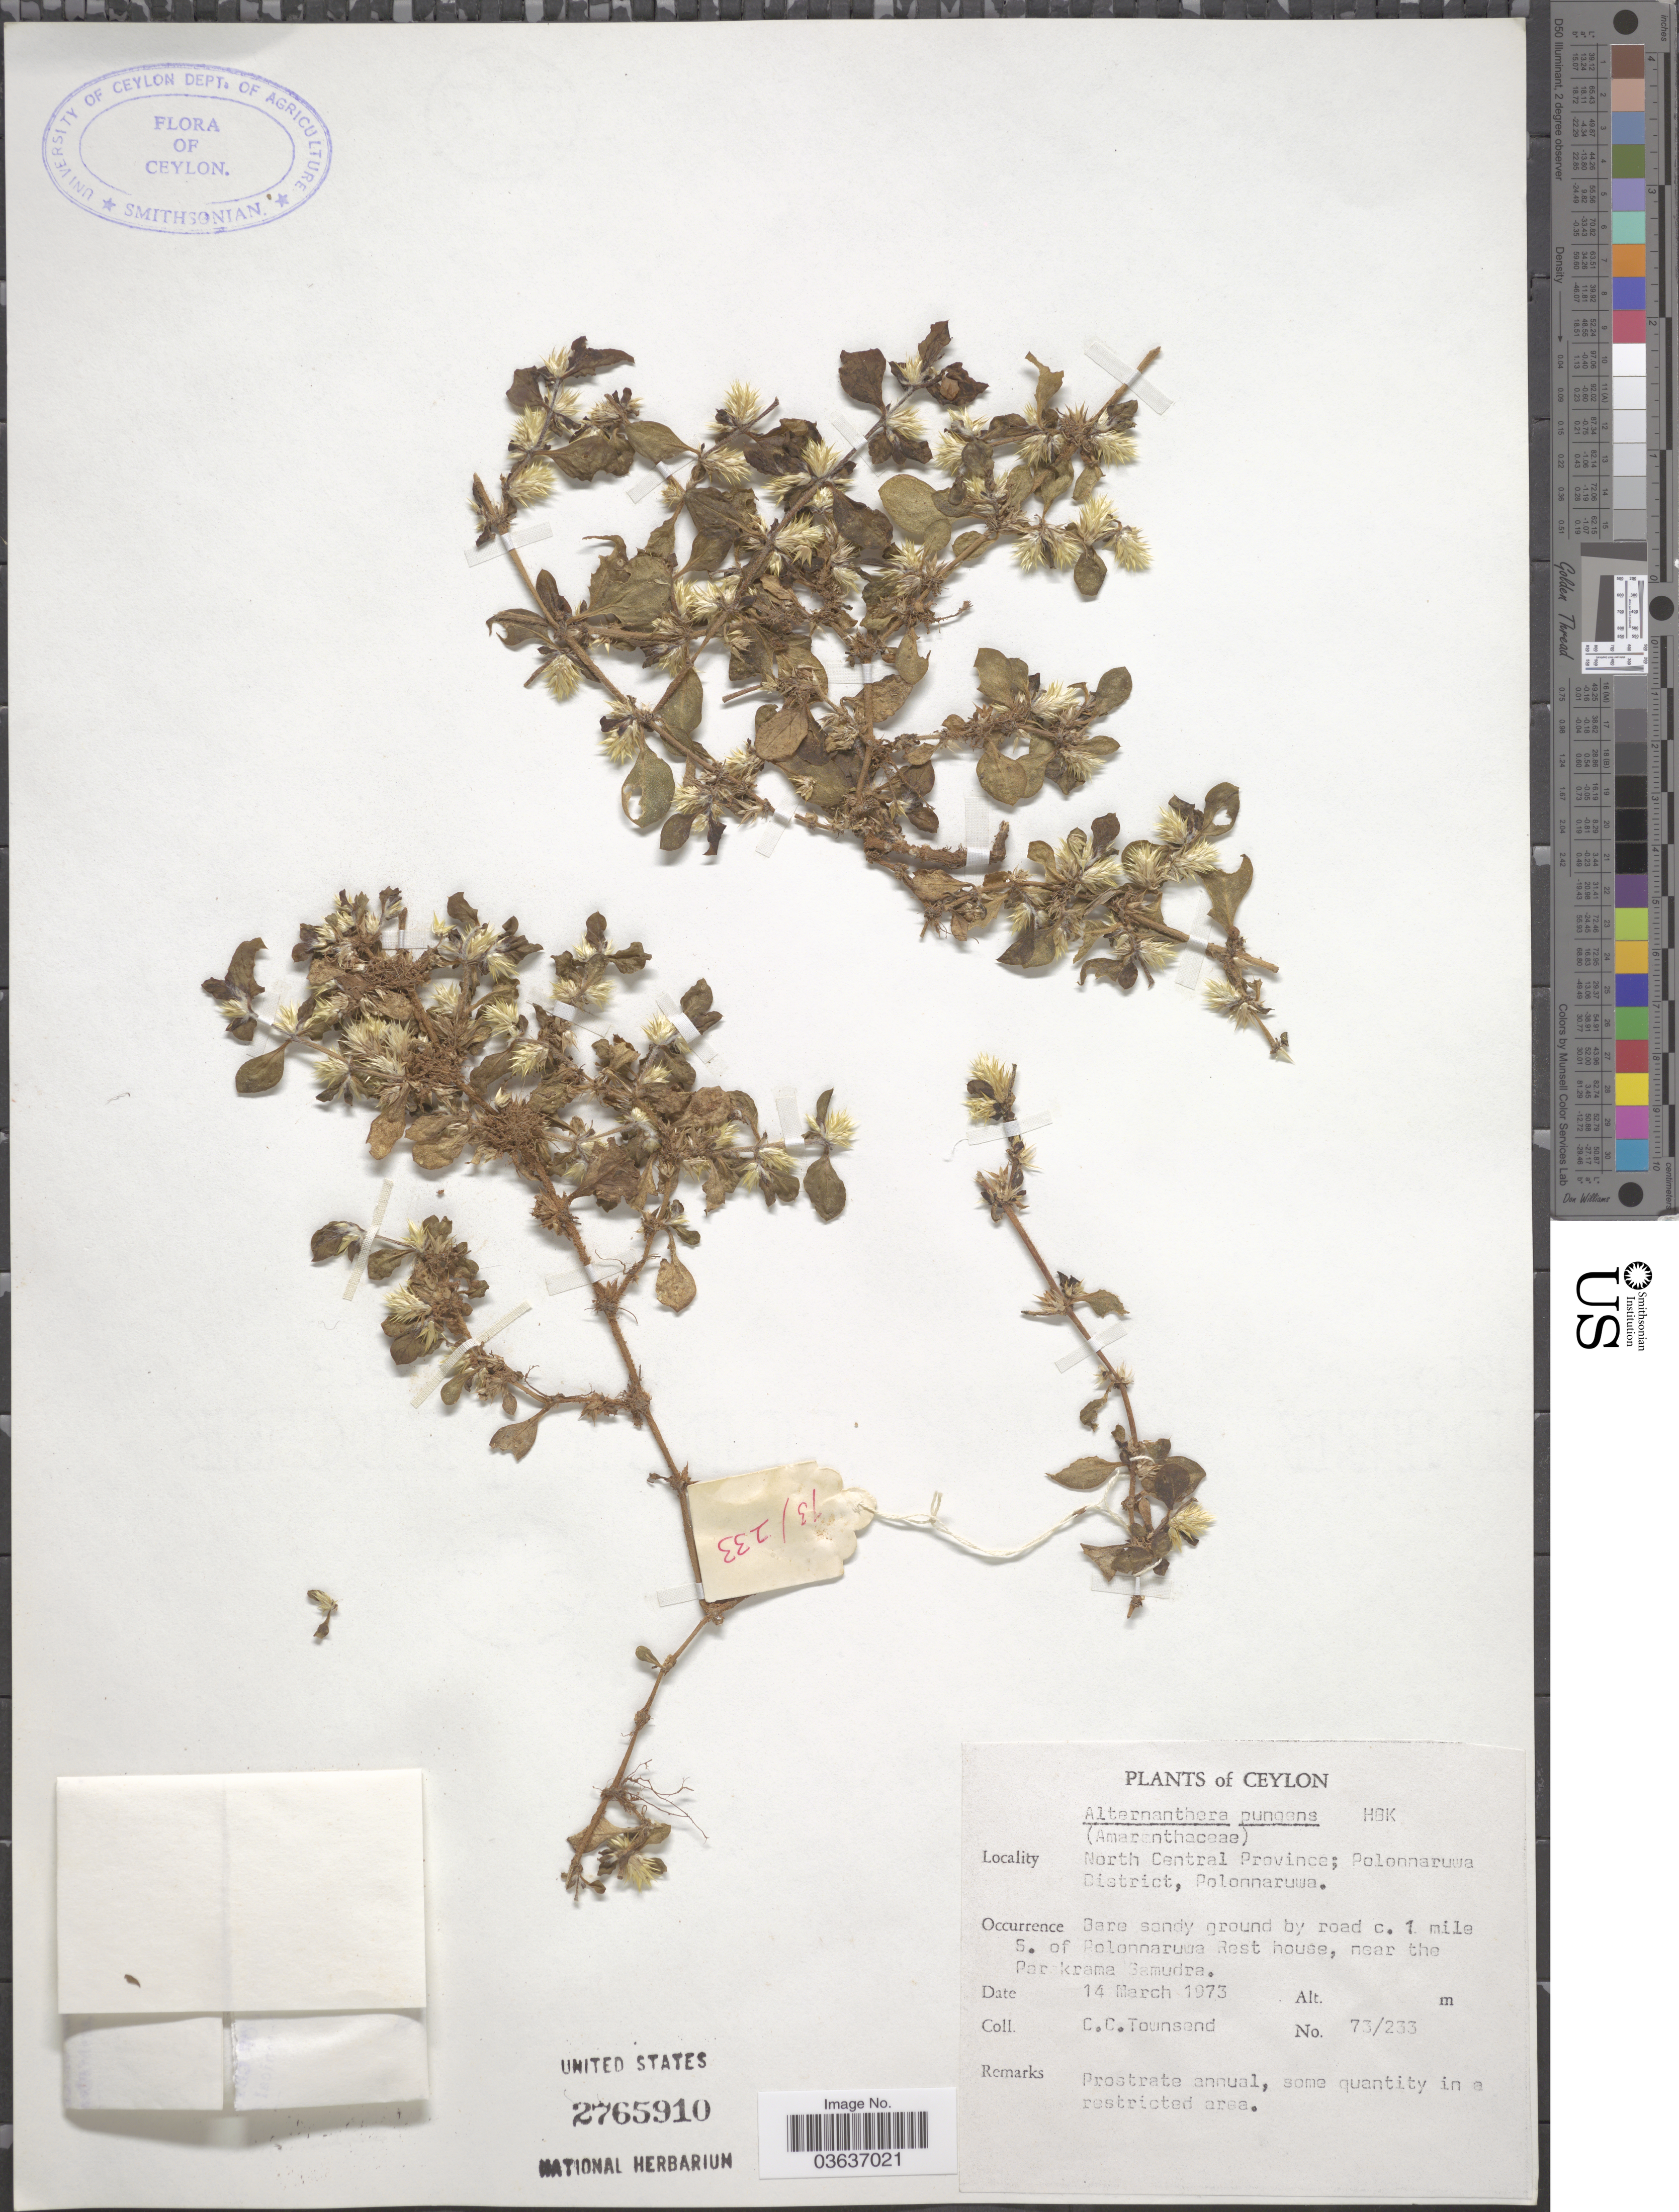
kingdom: Plantae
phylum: Tracheophyta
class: Magnoliopsida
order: Caryophyllales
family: Amaranthaceae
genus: Alternanthera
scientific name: Alternanthera pungens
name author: Kunth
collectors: C. Townsend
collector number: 73/233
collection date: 1973-03-14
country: Sri Lanka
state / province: North Central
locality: Ceylon. Polonnaruwa District, Polonnaruwa. Bare sandy ground by road c. 1 mile S. of Polonnaruwa Rest house, near the Parakrama Samudra.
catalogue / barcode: US 2765910